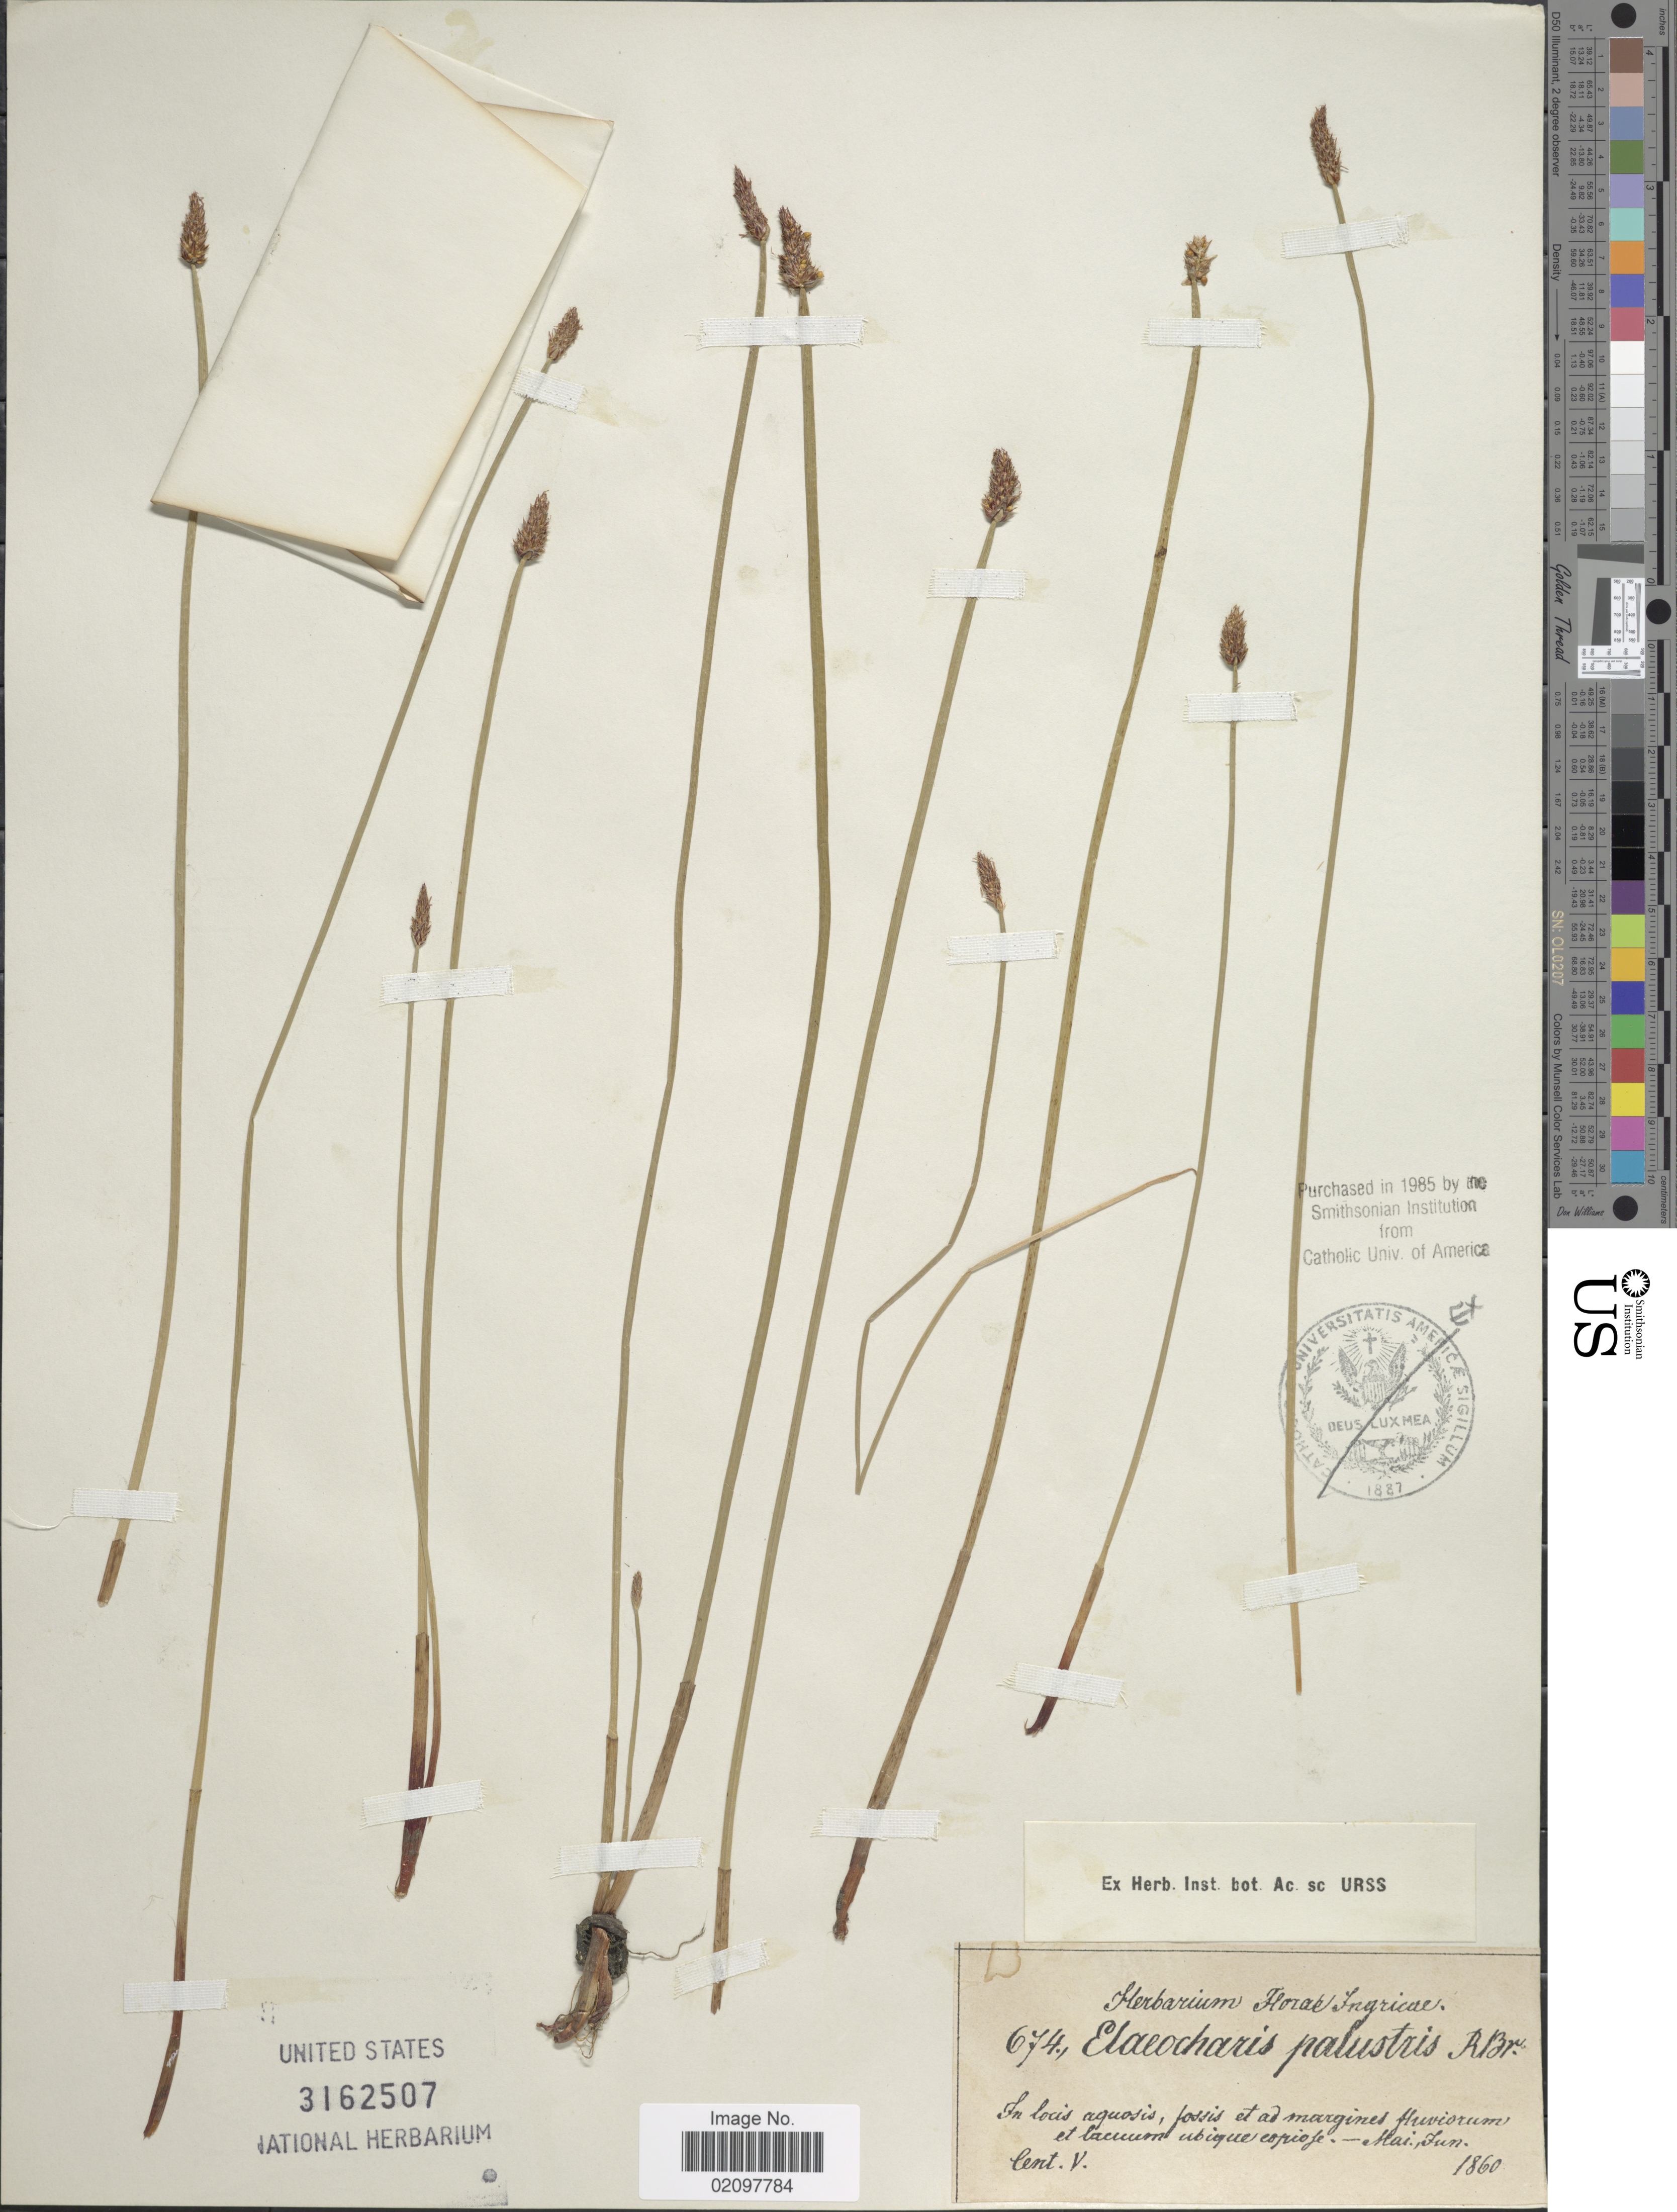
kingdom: Plantae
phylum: Tracheophyta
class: Liliopsida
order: Poales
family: Cyperaceae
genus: Eleocharis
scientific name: Eleocharis palustris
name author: (L.) Roem. & Schult.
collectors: Herbarium Florae Ingricae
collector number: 674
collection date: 1860-05/1860-06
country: Russian Federation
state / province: Leningrad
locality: Ingricae. In locis aguosis, fosis er ad margines fluviorum et lacuum ubique espriofe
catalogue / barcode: US 3162507